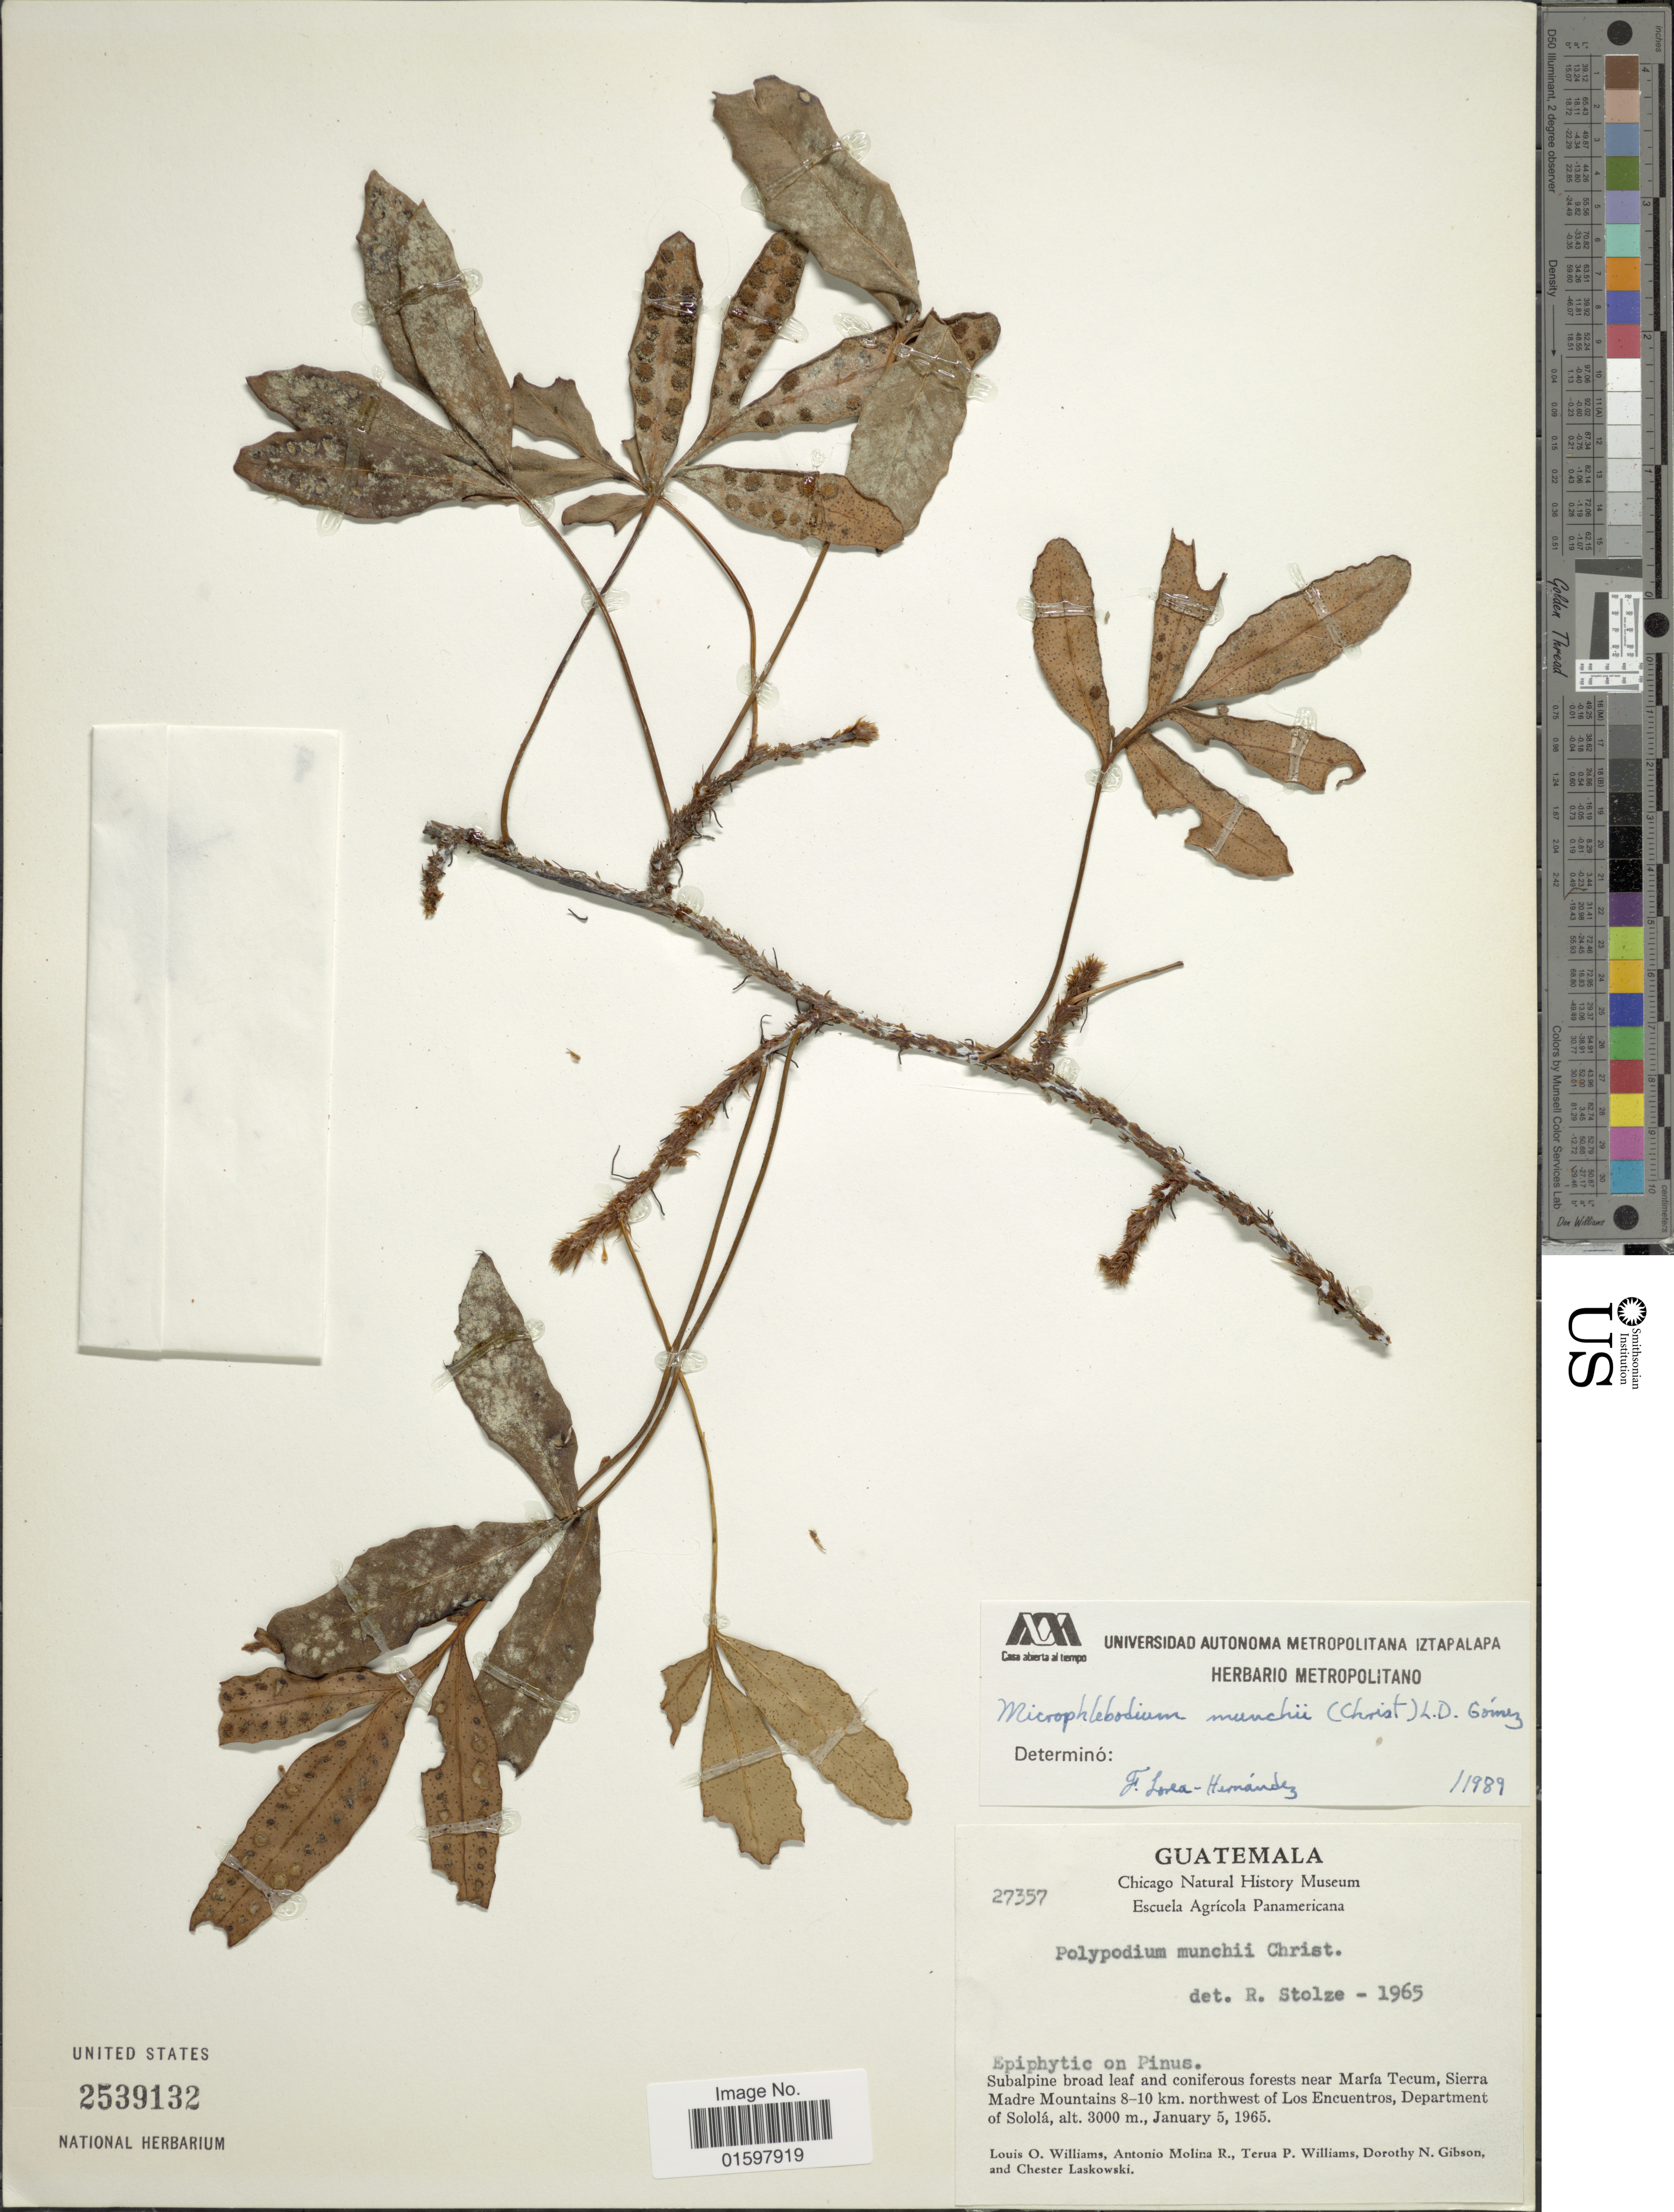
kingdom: Plantae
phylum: Tracheophyta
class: Polypodiopsida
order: Polypodiales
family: Polypodiaceae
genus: Pleopeltis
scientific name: Pleopeltis muenchii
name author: (Christ) A.R. Sm.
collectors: L. O. Williams, A. Molina R., T. P. Williams, D. N. Gibson & C. Laskowski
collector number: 27357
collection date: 1965-01-05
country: Guatemala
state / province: Sololá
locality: Subalpine broad leaf and coniferous forests near María Tecum, Sierra Madre Mountains 8-10 km. northwest of Los Encuentros, Department of Sololá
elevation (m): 3000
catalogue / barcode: US 2539132